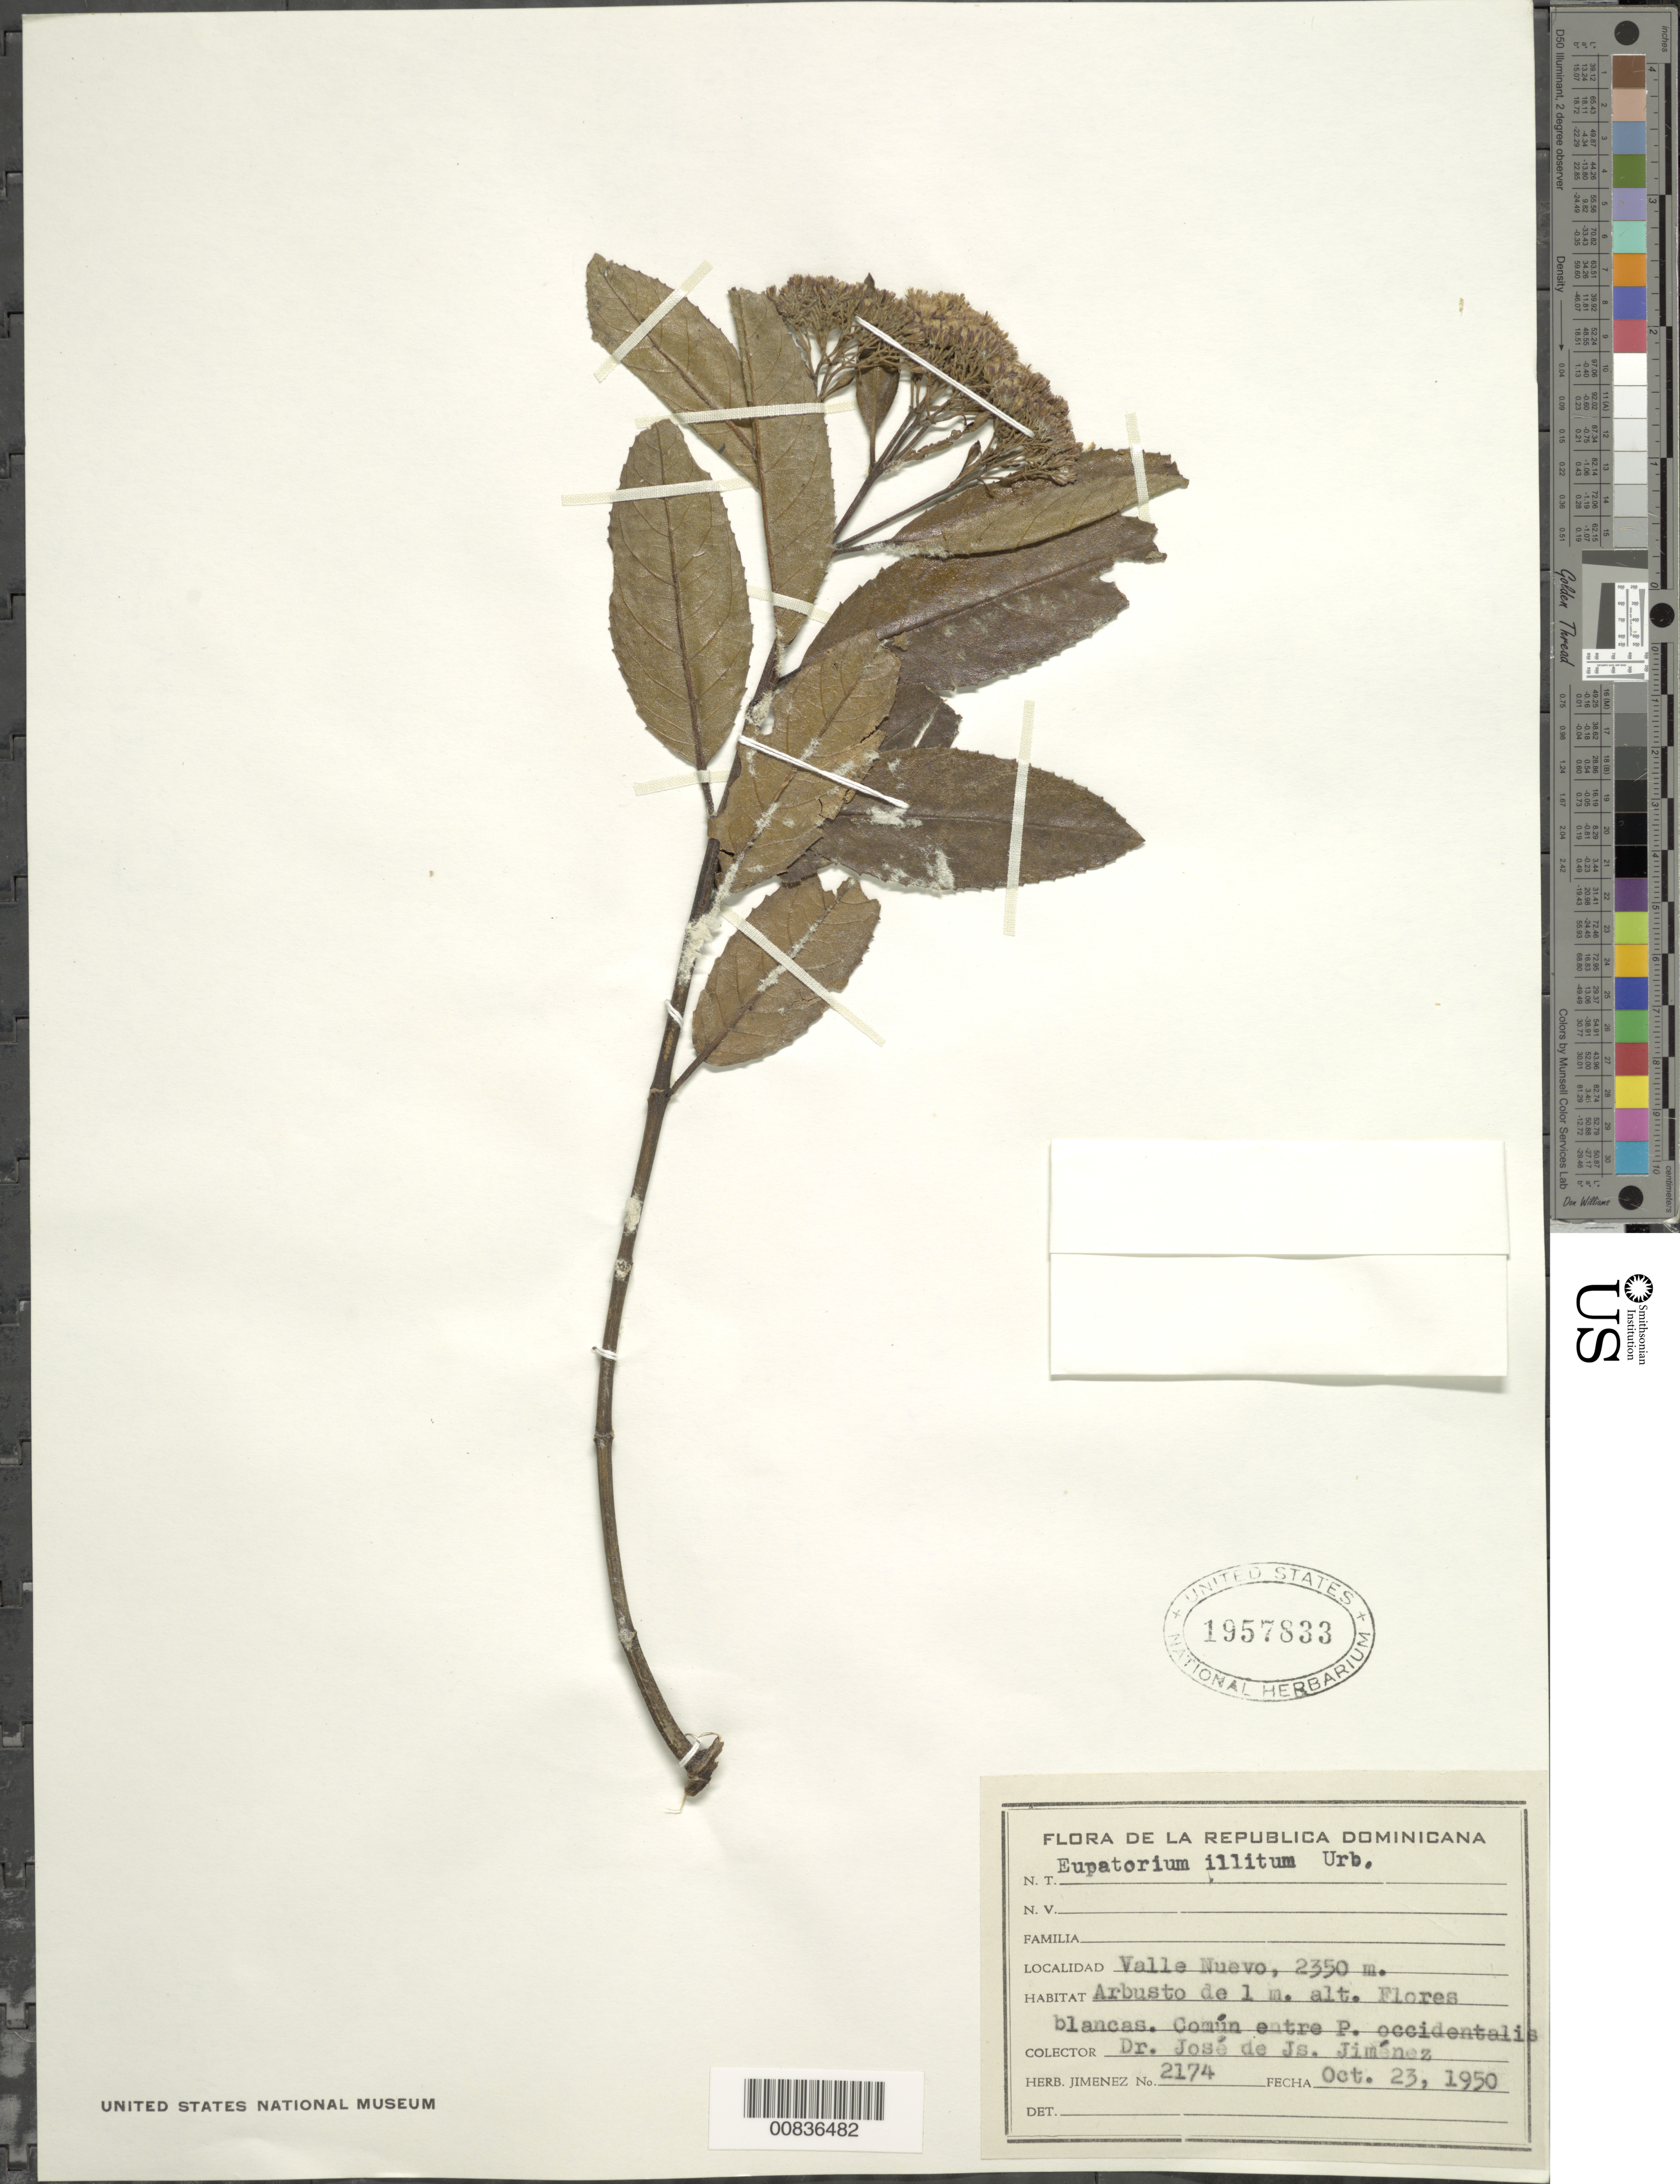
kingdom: Plantae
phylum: Tracheophyta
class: Magnoliopsida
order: Asterales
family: Asteraceae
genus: Ageratina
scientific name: Ageratina illita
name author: (Urb.) R.M. King & H. Rob.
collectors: J. J. Jiménez Almonte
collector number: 2174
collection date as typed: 23 Oct 1950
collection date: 1950-10-23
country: Dominican Republic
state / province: La Vega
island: Hispaniola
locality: Valle Nuevo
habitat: Entre P. occidentalis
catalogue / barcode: US 1957833